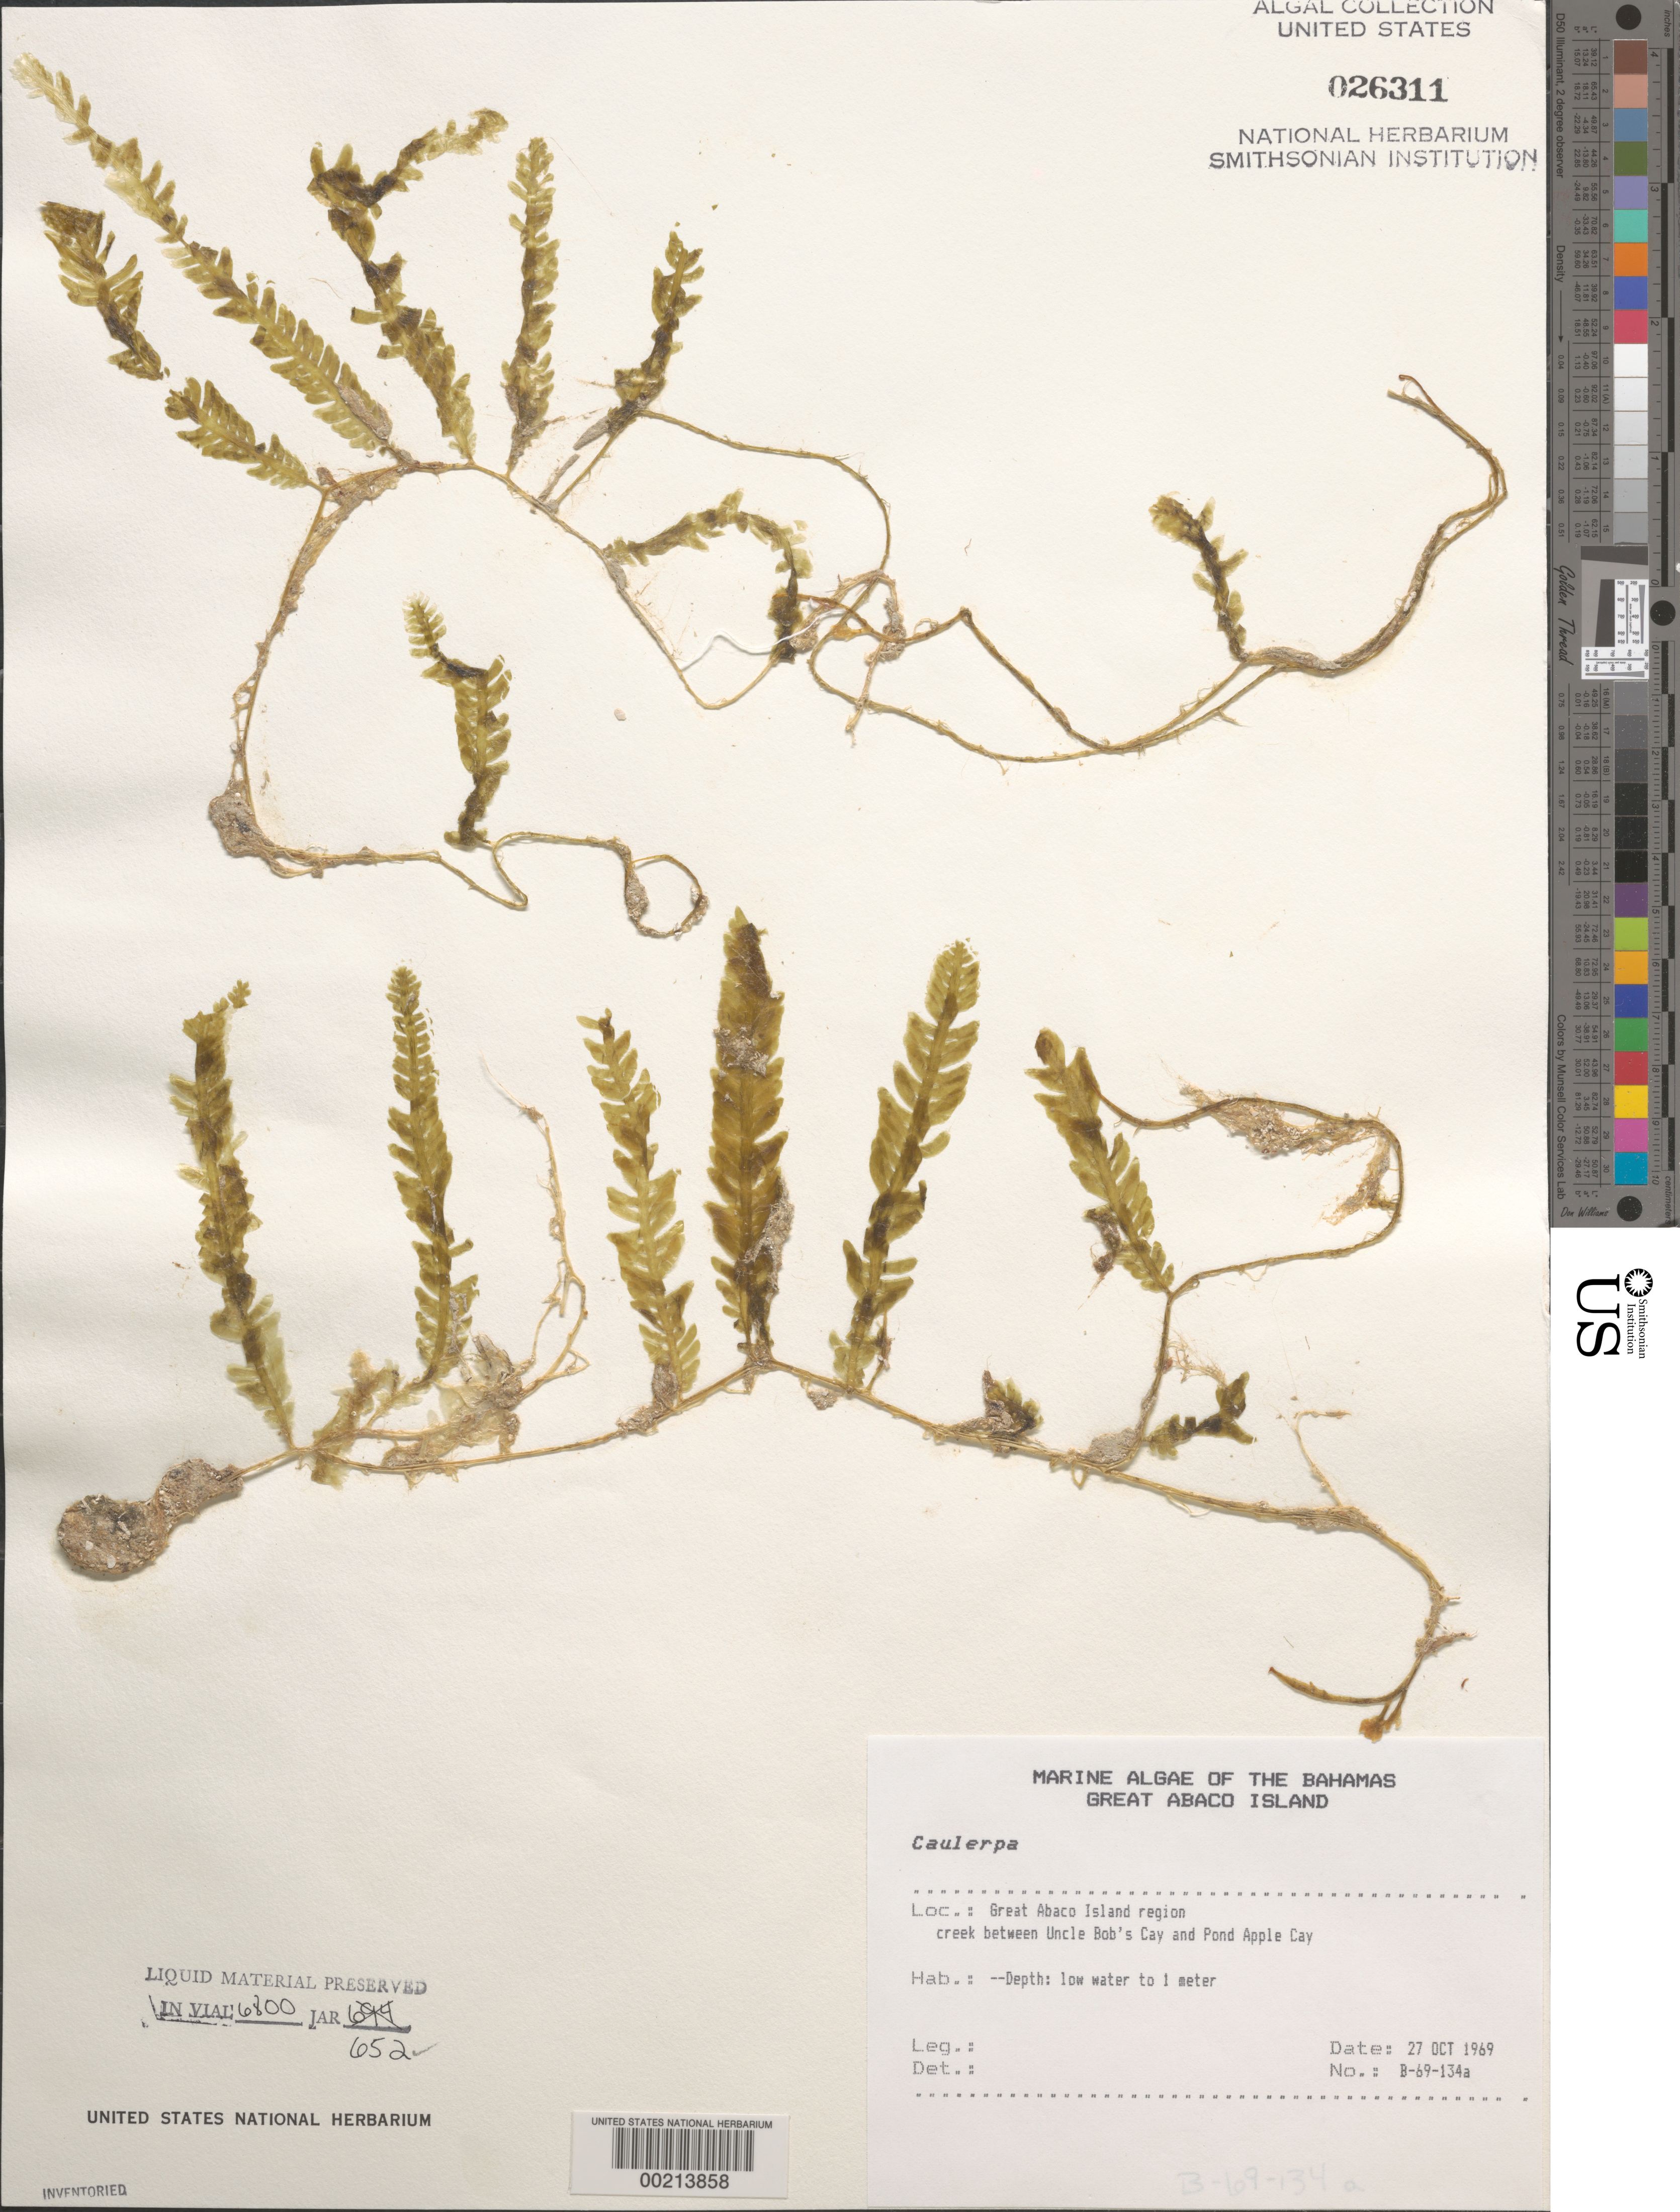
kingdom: Plantae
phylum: Chlorophyta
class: Ulvophyceae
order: Bryopsidales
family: Caulerpaceae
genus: Caulerpa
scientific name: Caulerpa sp.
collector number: B-69-134a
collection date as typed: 27 Oct 1969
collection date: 1969-10-27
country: Bahamas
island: Great Abaco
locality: Between Uncle Bob's Cay and Pond Apple Cay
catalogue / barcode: US 26311